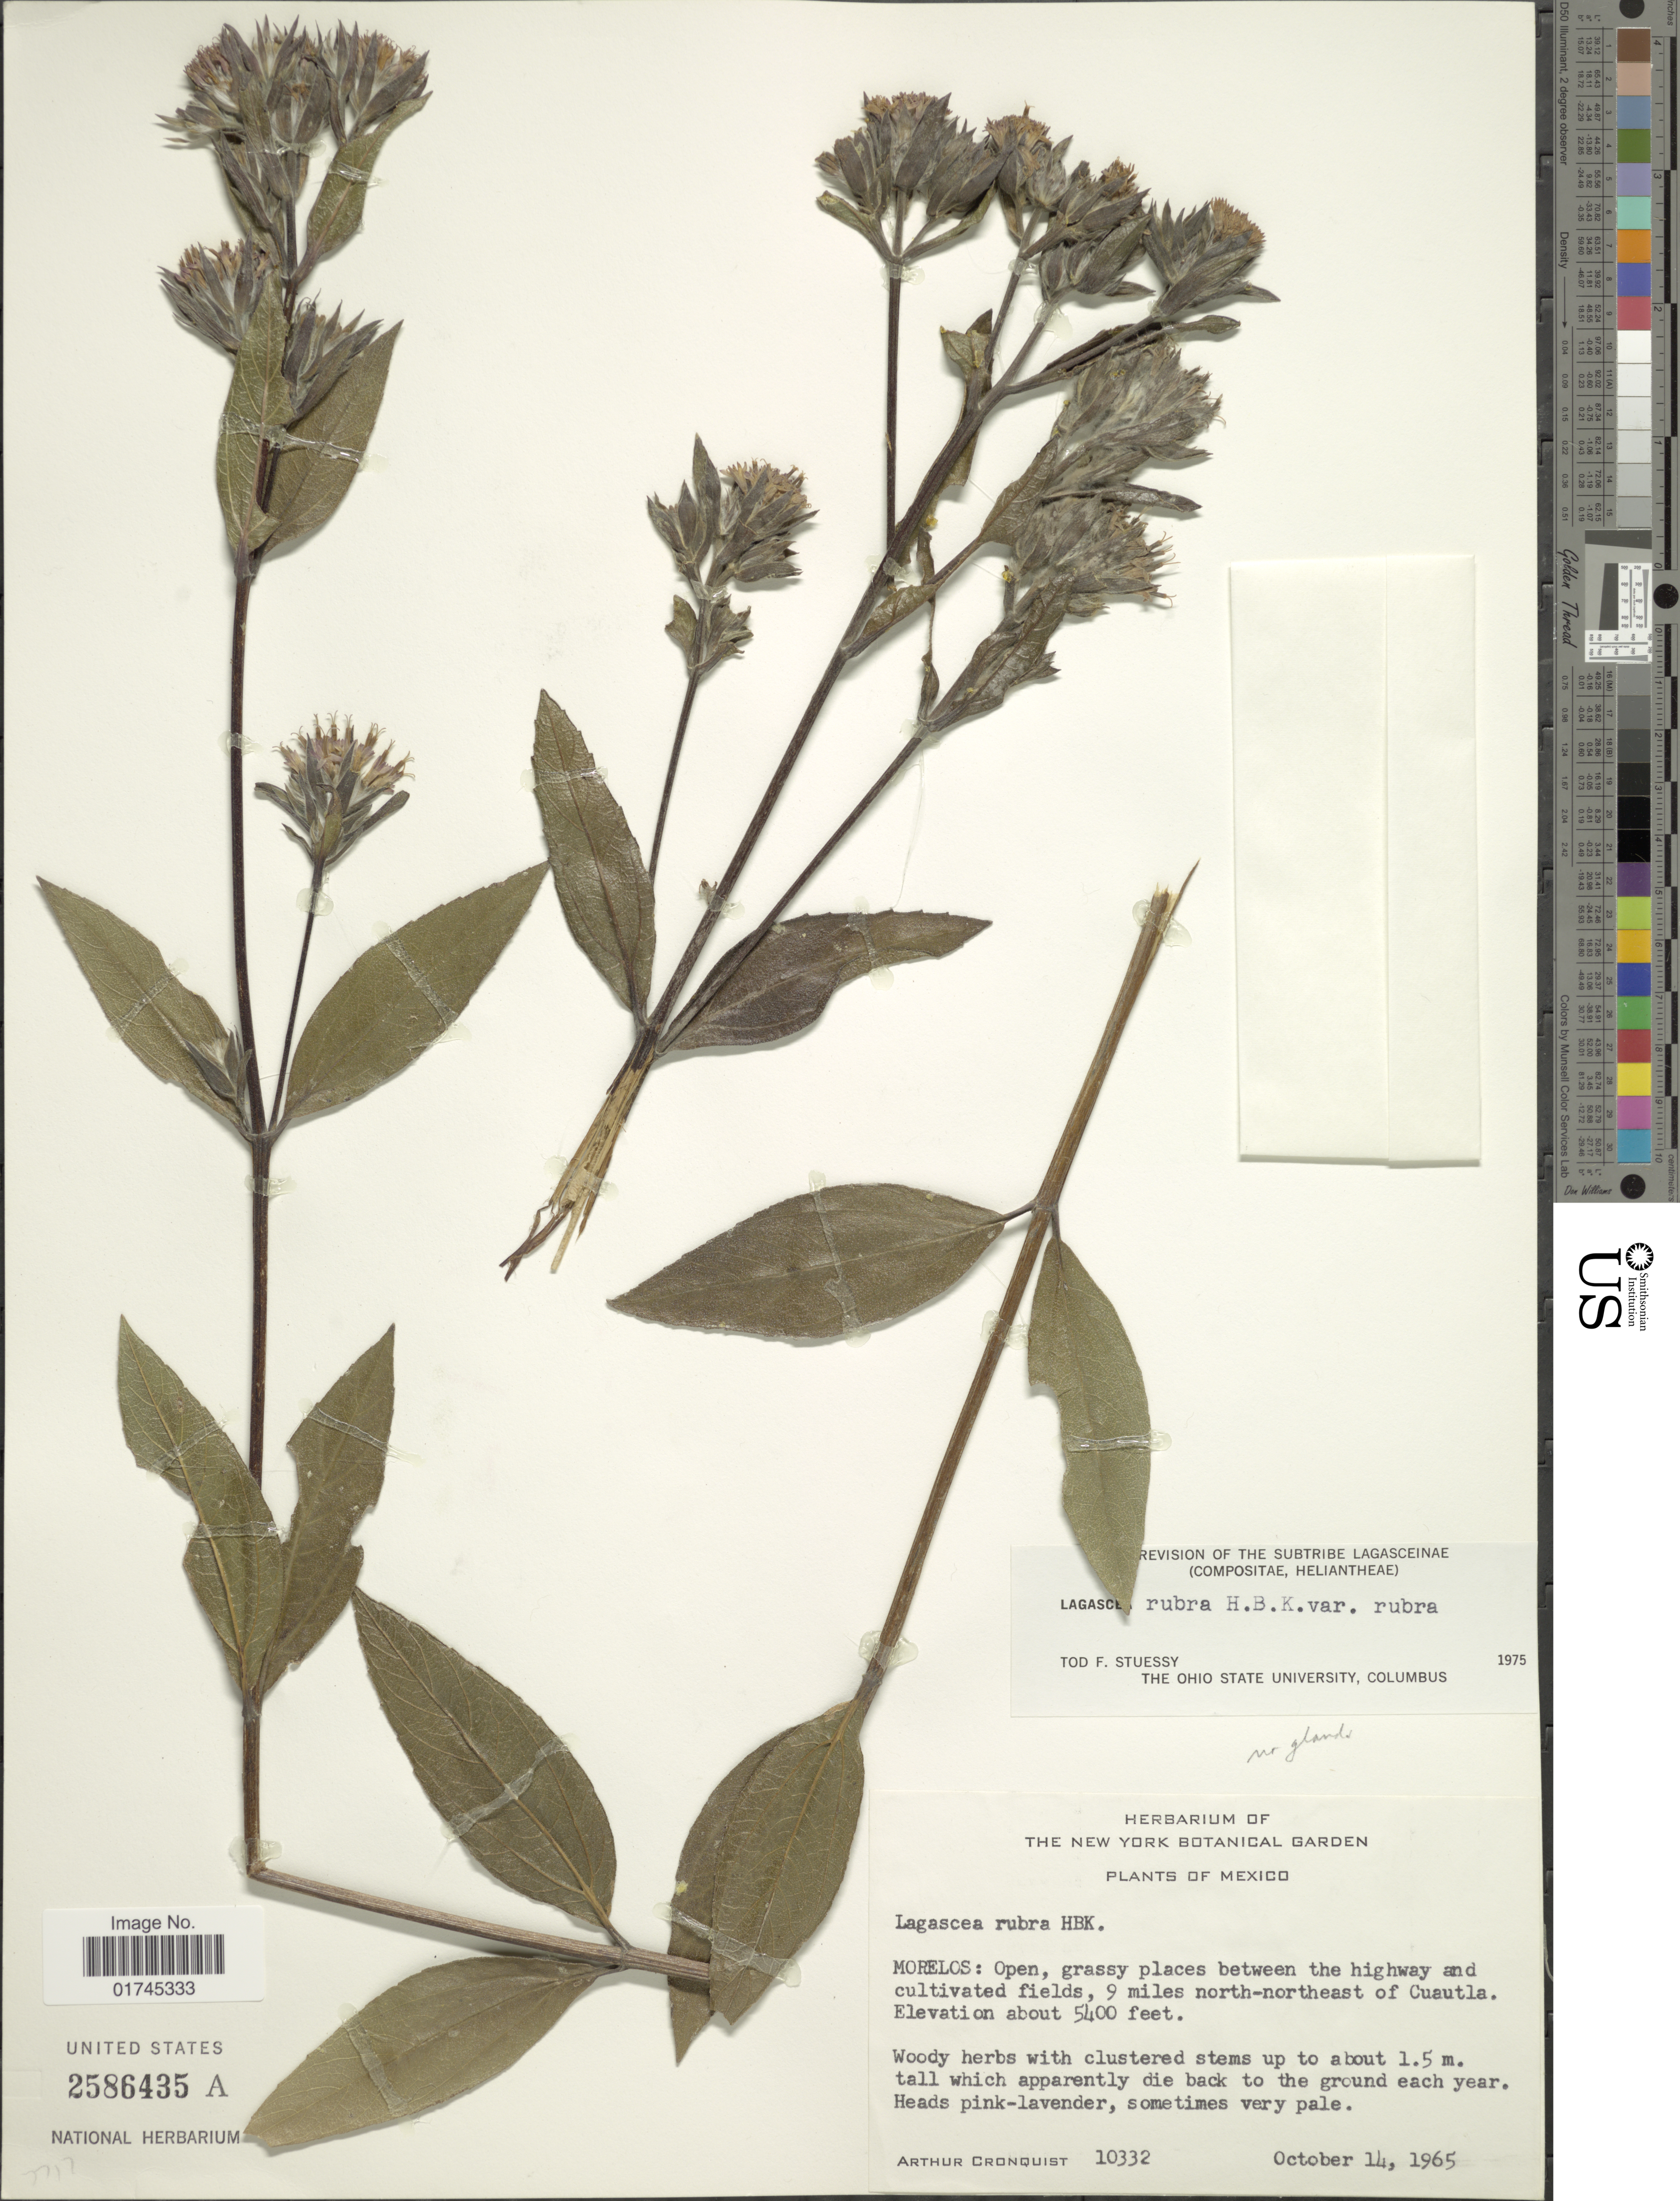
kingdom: Plantae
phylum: Tracheophyta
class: Magnoliopsida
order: Asterales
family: Asteraceae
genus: Lagascea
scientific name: Lagascea rigida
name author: Cav.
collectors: A. J. Cronquist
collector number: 10332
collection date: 1965-10-14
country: Mexico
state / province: Morelos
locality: Open, grassy places between the highway and cultivated fields, 9 miles north-northeast of Cuautla.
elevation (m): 1646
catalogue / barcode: US 2586435A